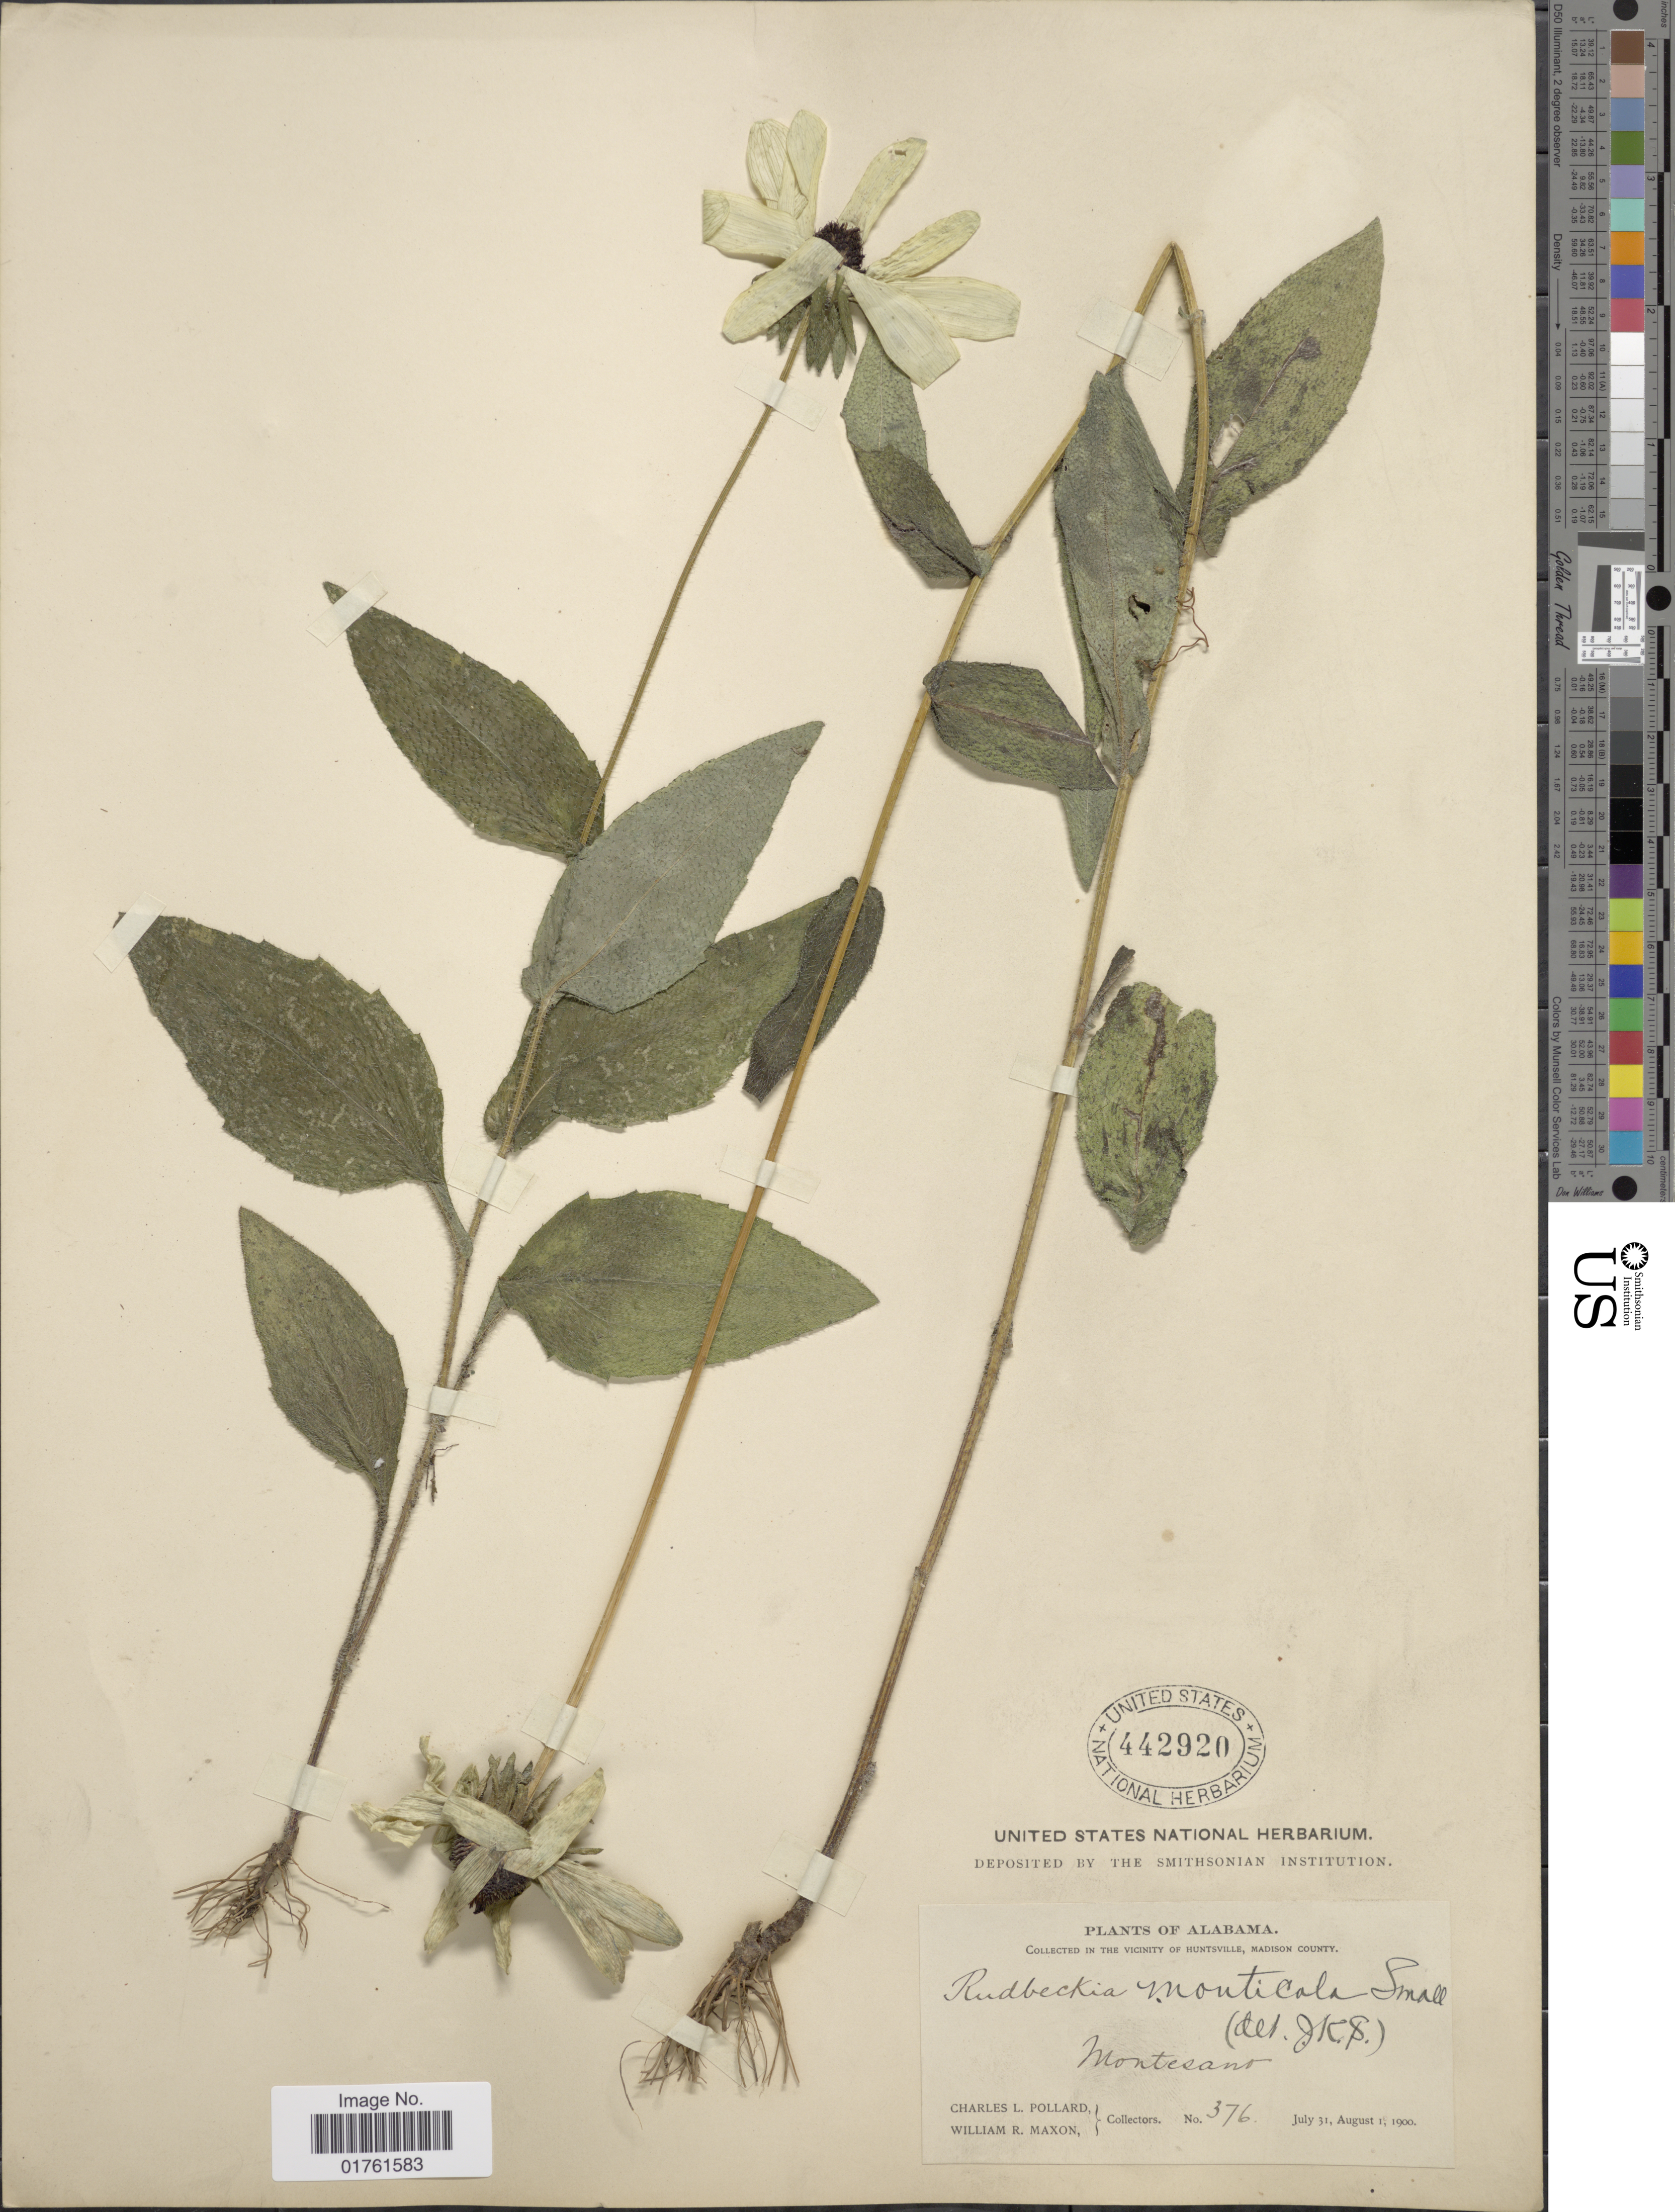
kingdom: Plantae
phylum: Tracheophyta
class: Magnoliopsida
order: Asterales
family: Asteraceae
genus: Rudbeckia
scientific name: Rudbeckia monticola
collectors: C. L. Pollard & W. R. Maxon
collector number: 376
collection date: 1900-07-31/1900-08-01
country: United States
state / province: Alabama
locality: In the Vicinity of Huntsville, Madison County, Montesano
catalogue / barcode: US 442920